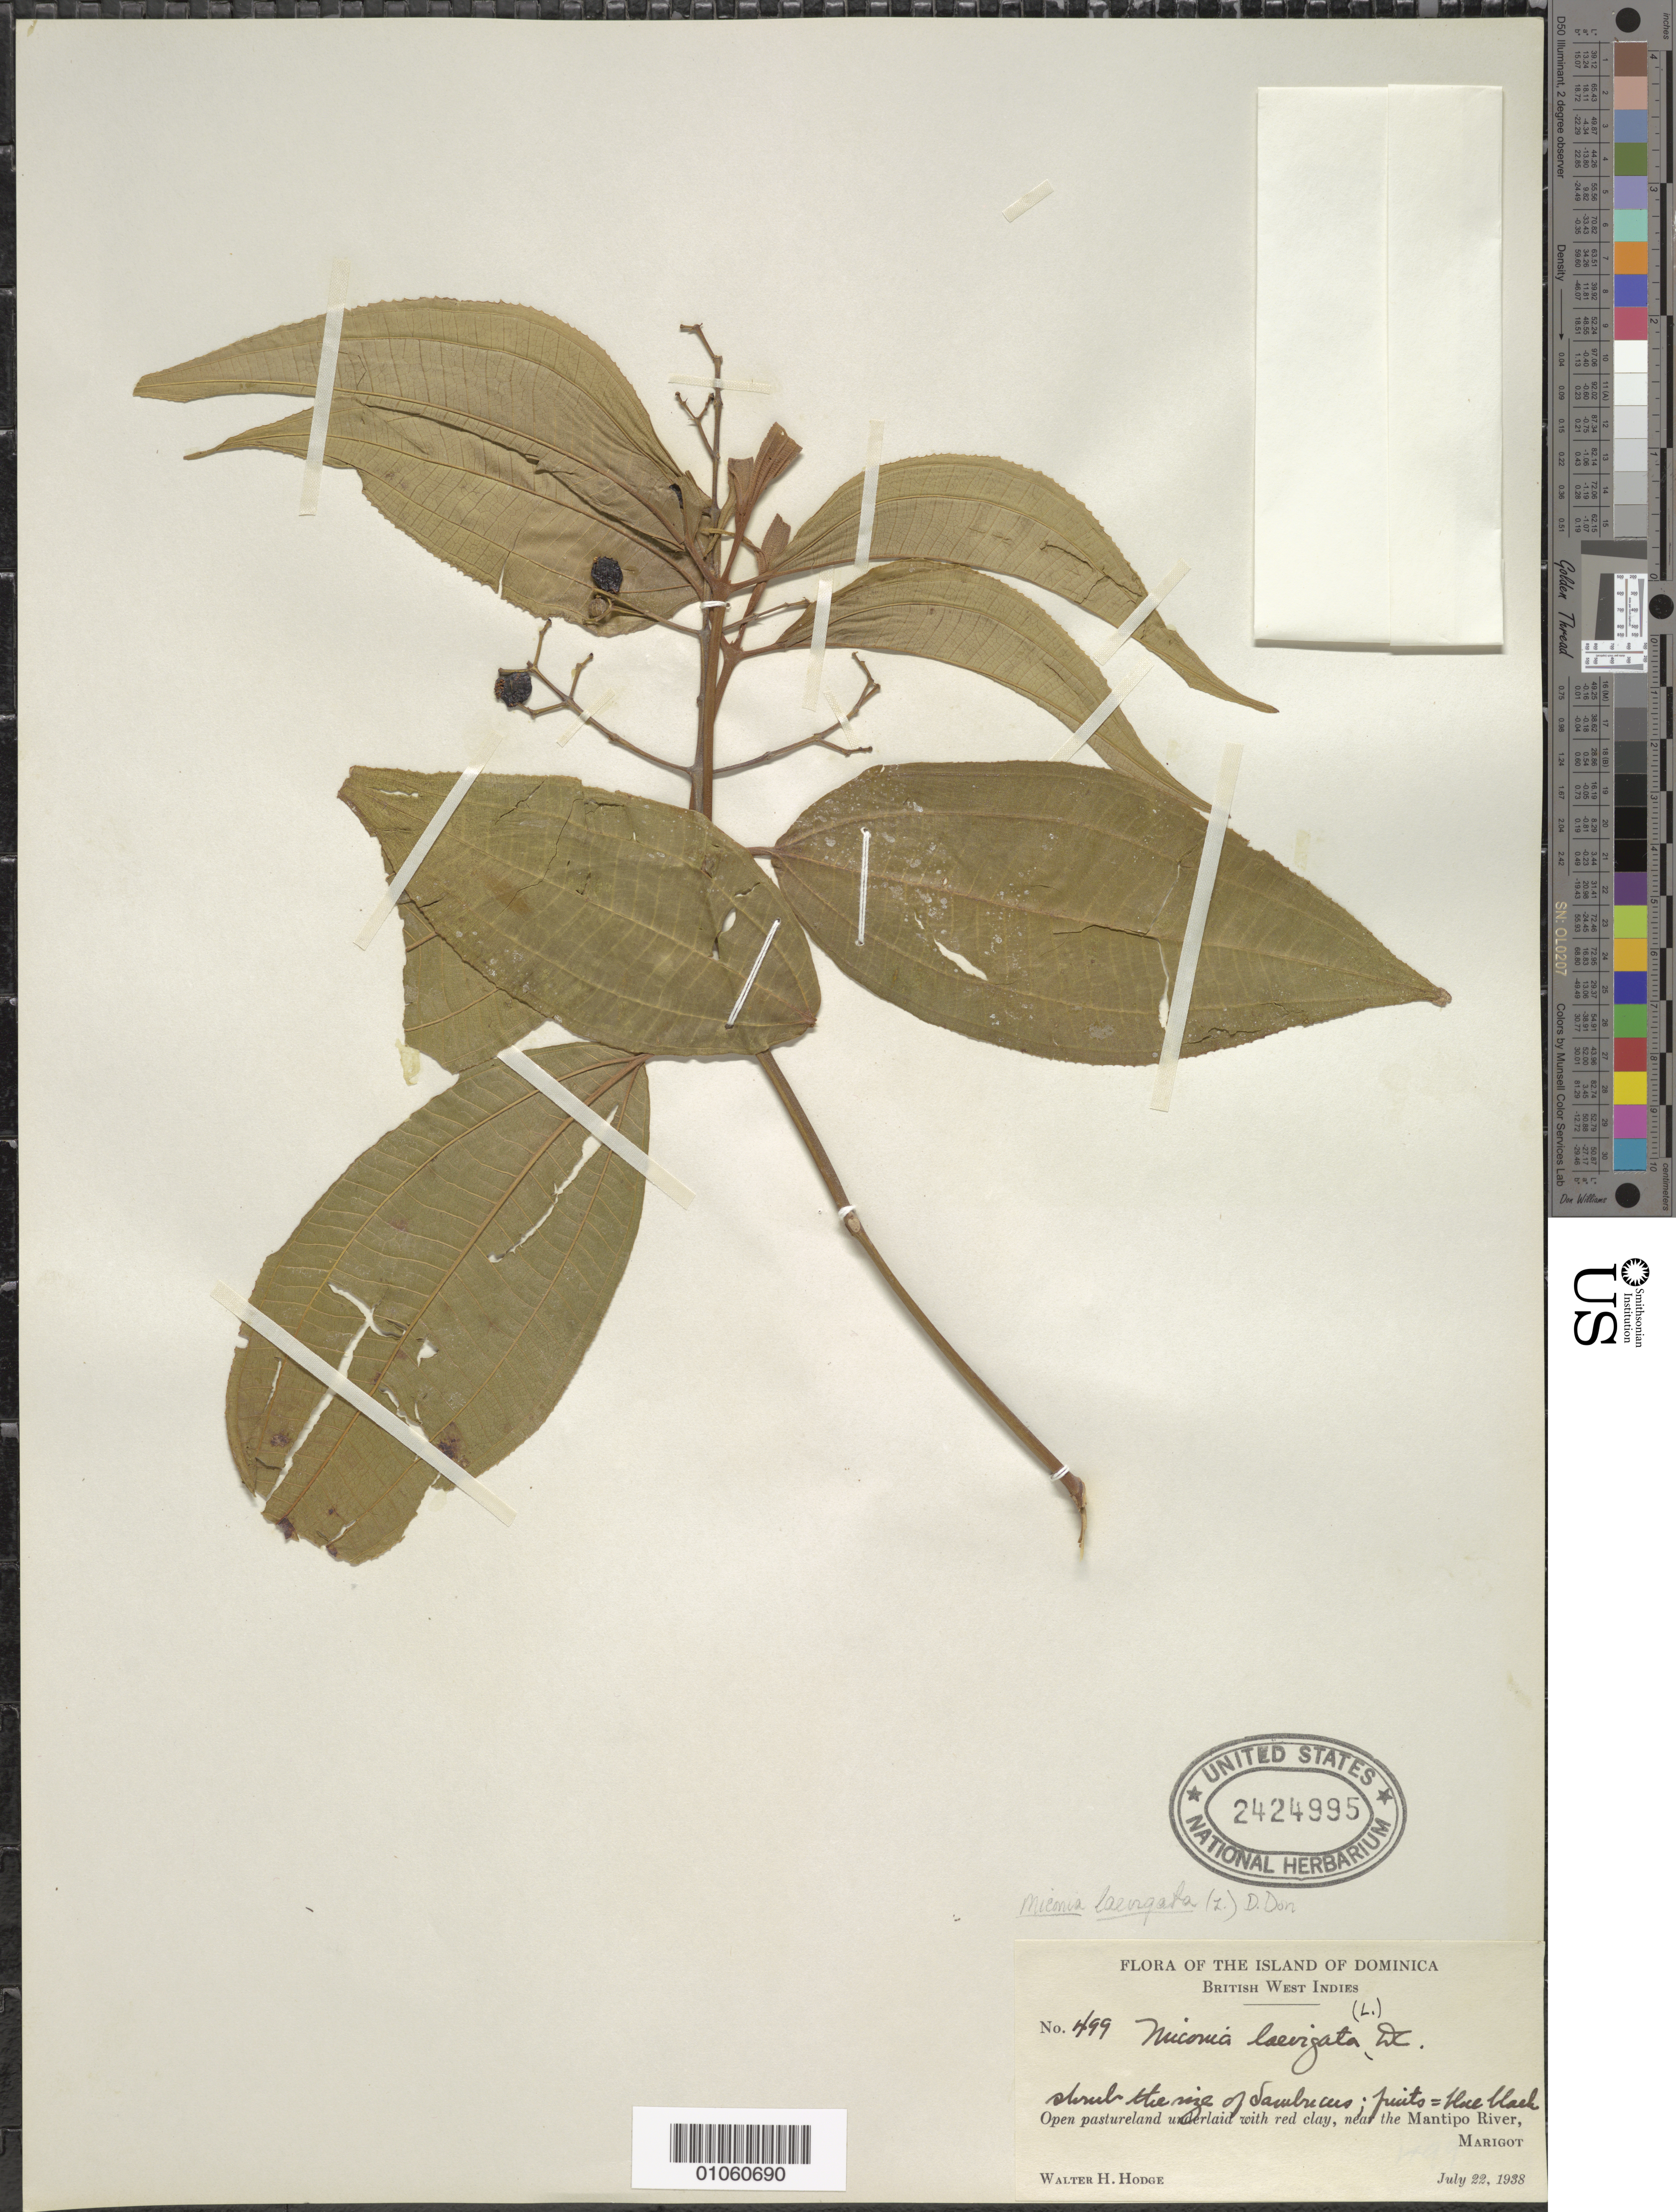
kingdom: Plantae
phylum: Tracheophyta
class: Magnoliopsida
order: Myrtales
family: Melastomataceae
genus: Miconia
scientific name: Miconia laevigata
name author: (L.) D. Don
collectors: W. Hodge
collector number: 499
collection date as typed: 22 Jul 1938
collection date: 1938-07-22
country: Dominica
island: Dominica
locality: Marigot, near the Mantipo river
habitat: Open pastureland underlain with red clay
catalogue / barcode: US 2424995